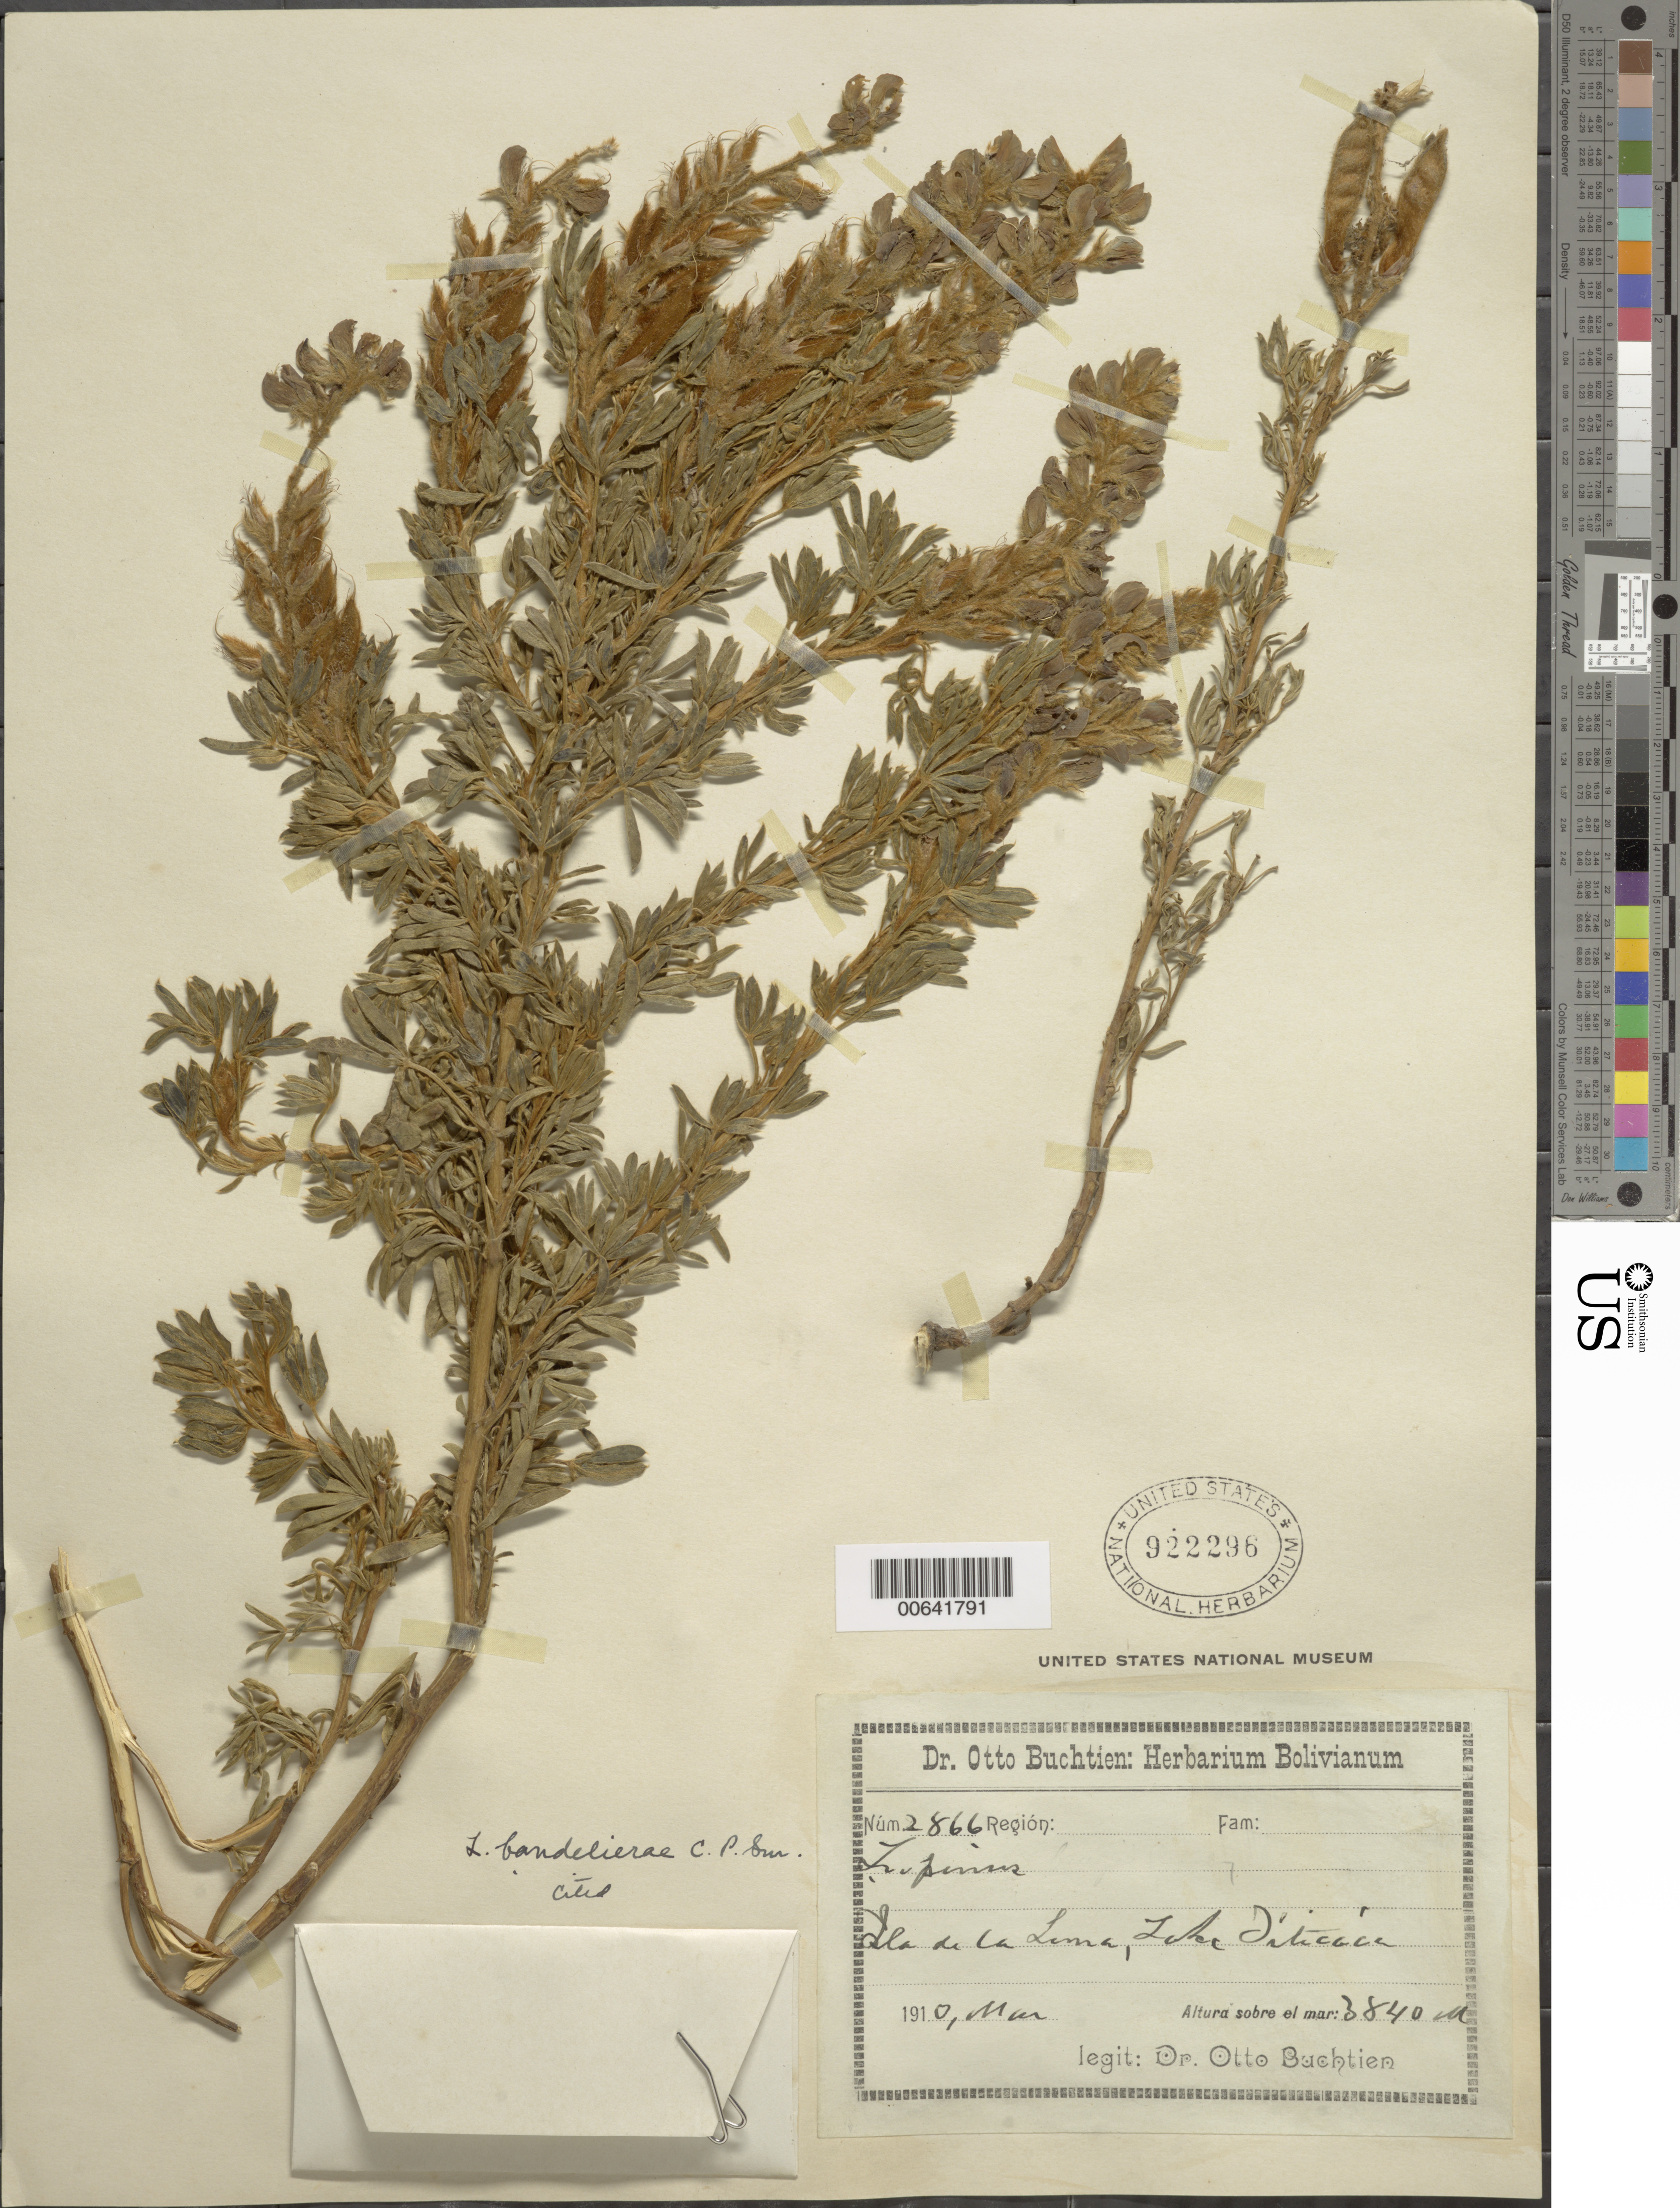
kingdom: Plantae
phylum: Tracheophyta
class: Magnoliopsida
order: Fabales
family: Fabaceae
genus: Lupinus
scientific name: Lupinus bandelierae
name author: C.P. Sm.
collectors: O. Buchtien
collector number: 2866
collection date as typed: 01 Mar 1910 or 03 Jan 1910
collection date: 1910-01-03 or 1910-03-01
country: Bolivia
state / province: La Paz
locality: Isla de la Luna ?? Lago Titicaca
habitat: Región Andina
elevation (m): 3840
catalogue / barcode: US 922296